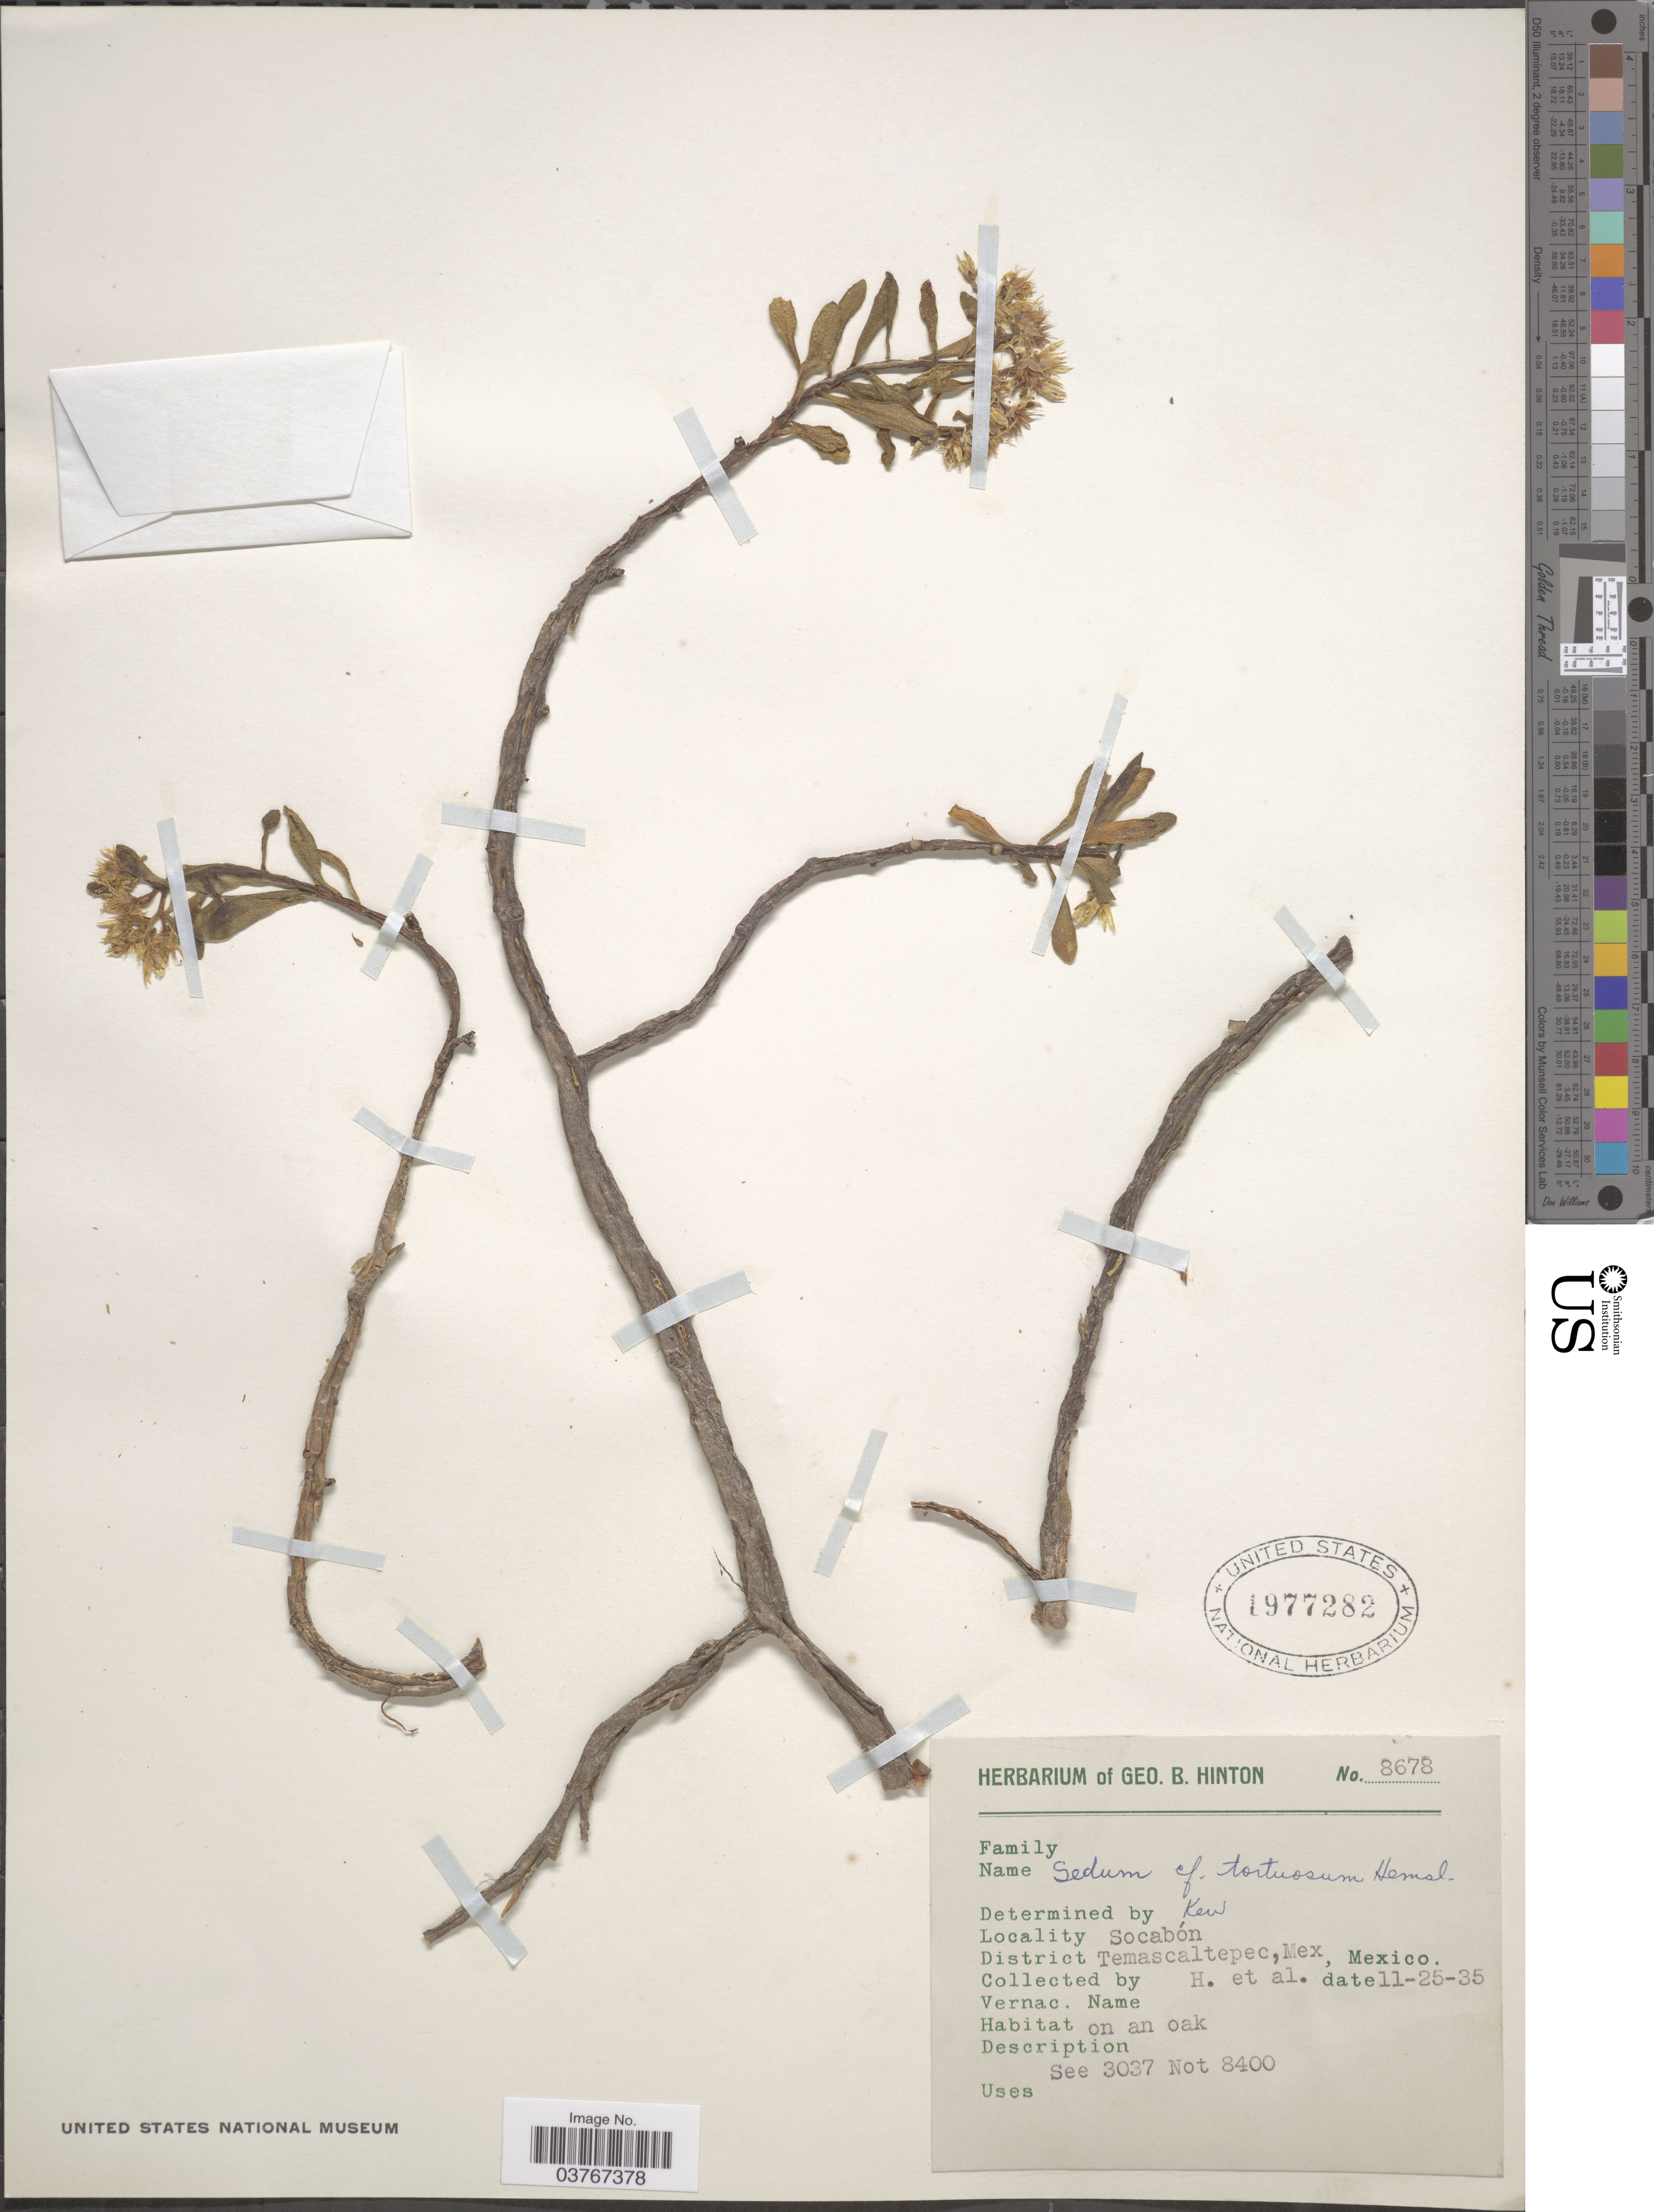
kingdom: Plantae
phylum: Tracheophyta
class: Magnoliopsida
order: Saxifragales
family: Crassulaceae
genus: Sedum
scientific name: Sedum tortuosum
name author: Hemsl.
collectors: G. B. Hinton & et al.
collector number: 8678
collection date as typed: Transcribed d/m/y: 25/11/35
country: Mexico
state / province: México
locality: Socabón. District Temascaltepec.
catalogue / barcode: US 1977282